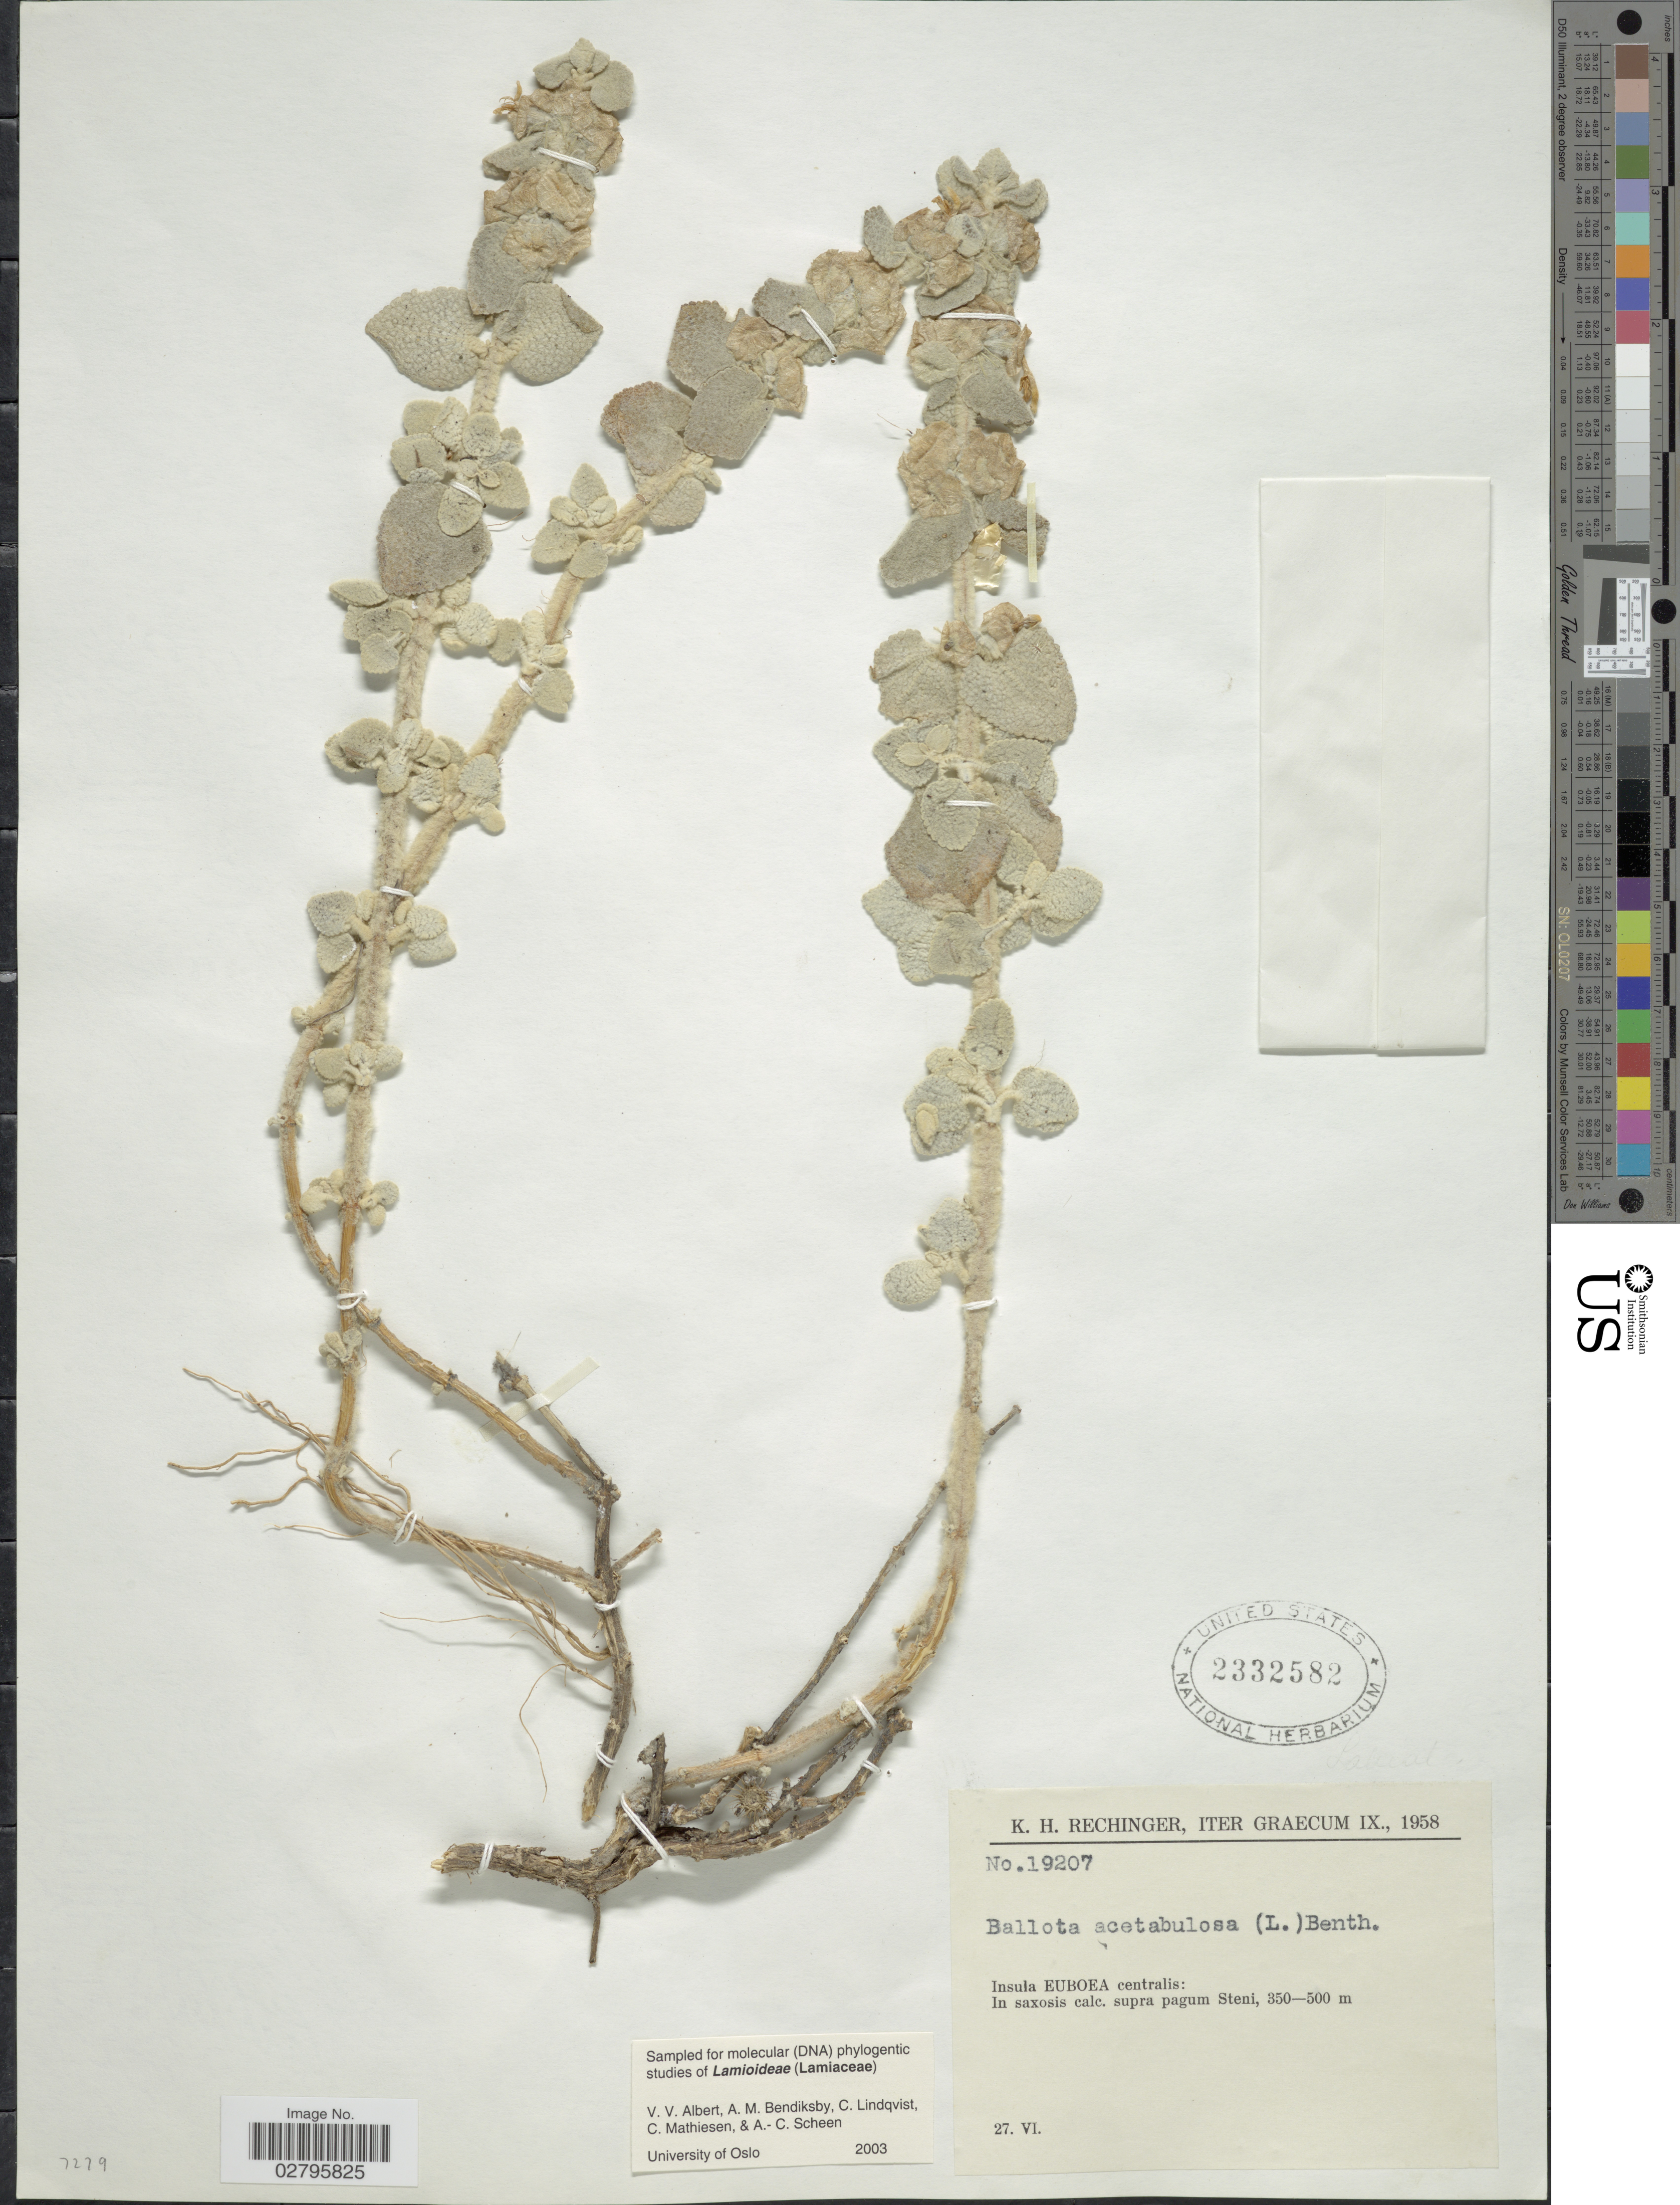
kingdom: Plantae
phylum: Tracheophyta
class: Magnoliopsida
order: Lamiales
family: Lamiaceae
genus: Ballota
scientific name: Ballota acetabulosa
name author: (L.) Benth.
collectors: K. H. Rechinger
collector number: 19207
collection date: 1958-06-27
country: Greece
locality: Iter Graecum IX. Insula Euboea centralis: In saxosis calc. supra pagum Steni.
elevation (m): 350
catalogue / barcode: US 2332582